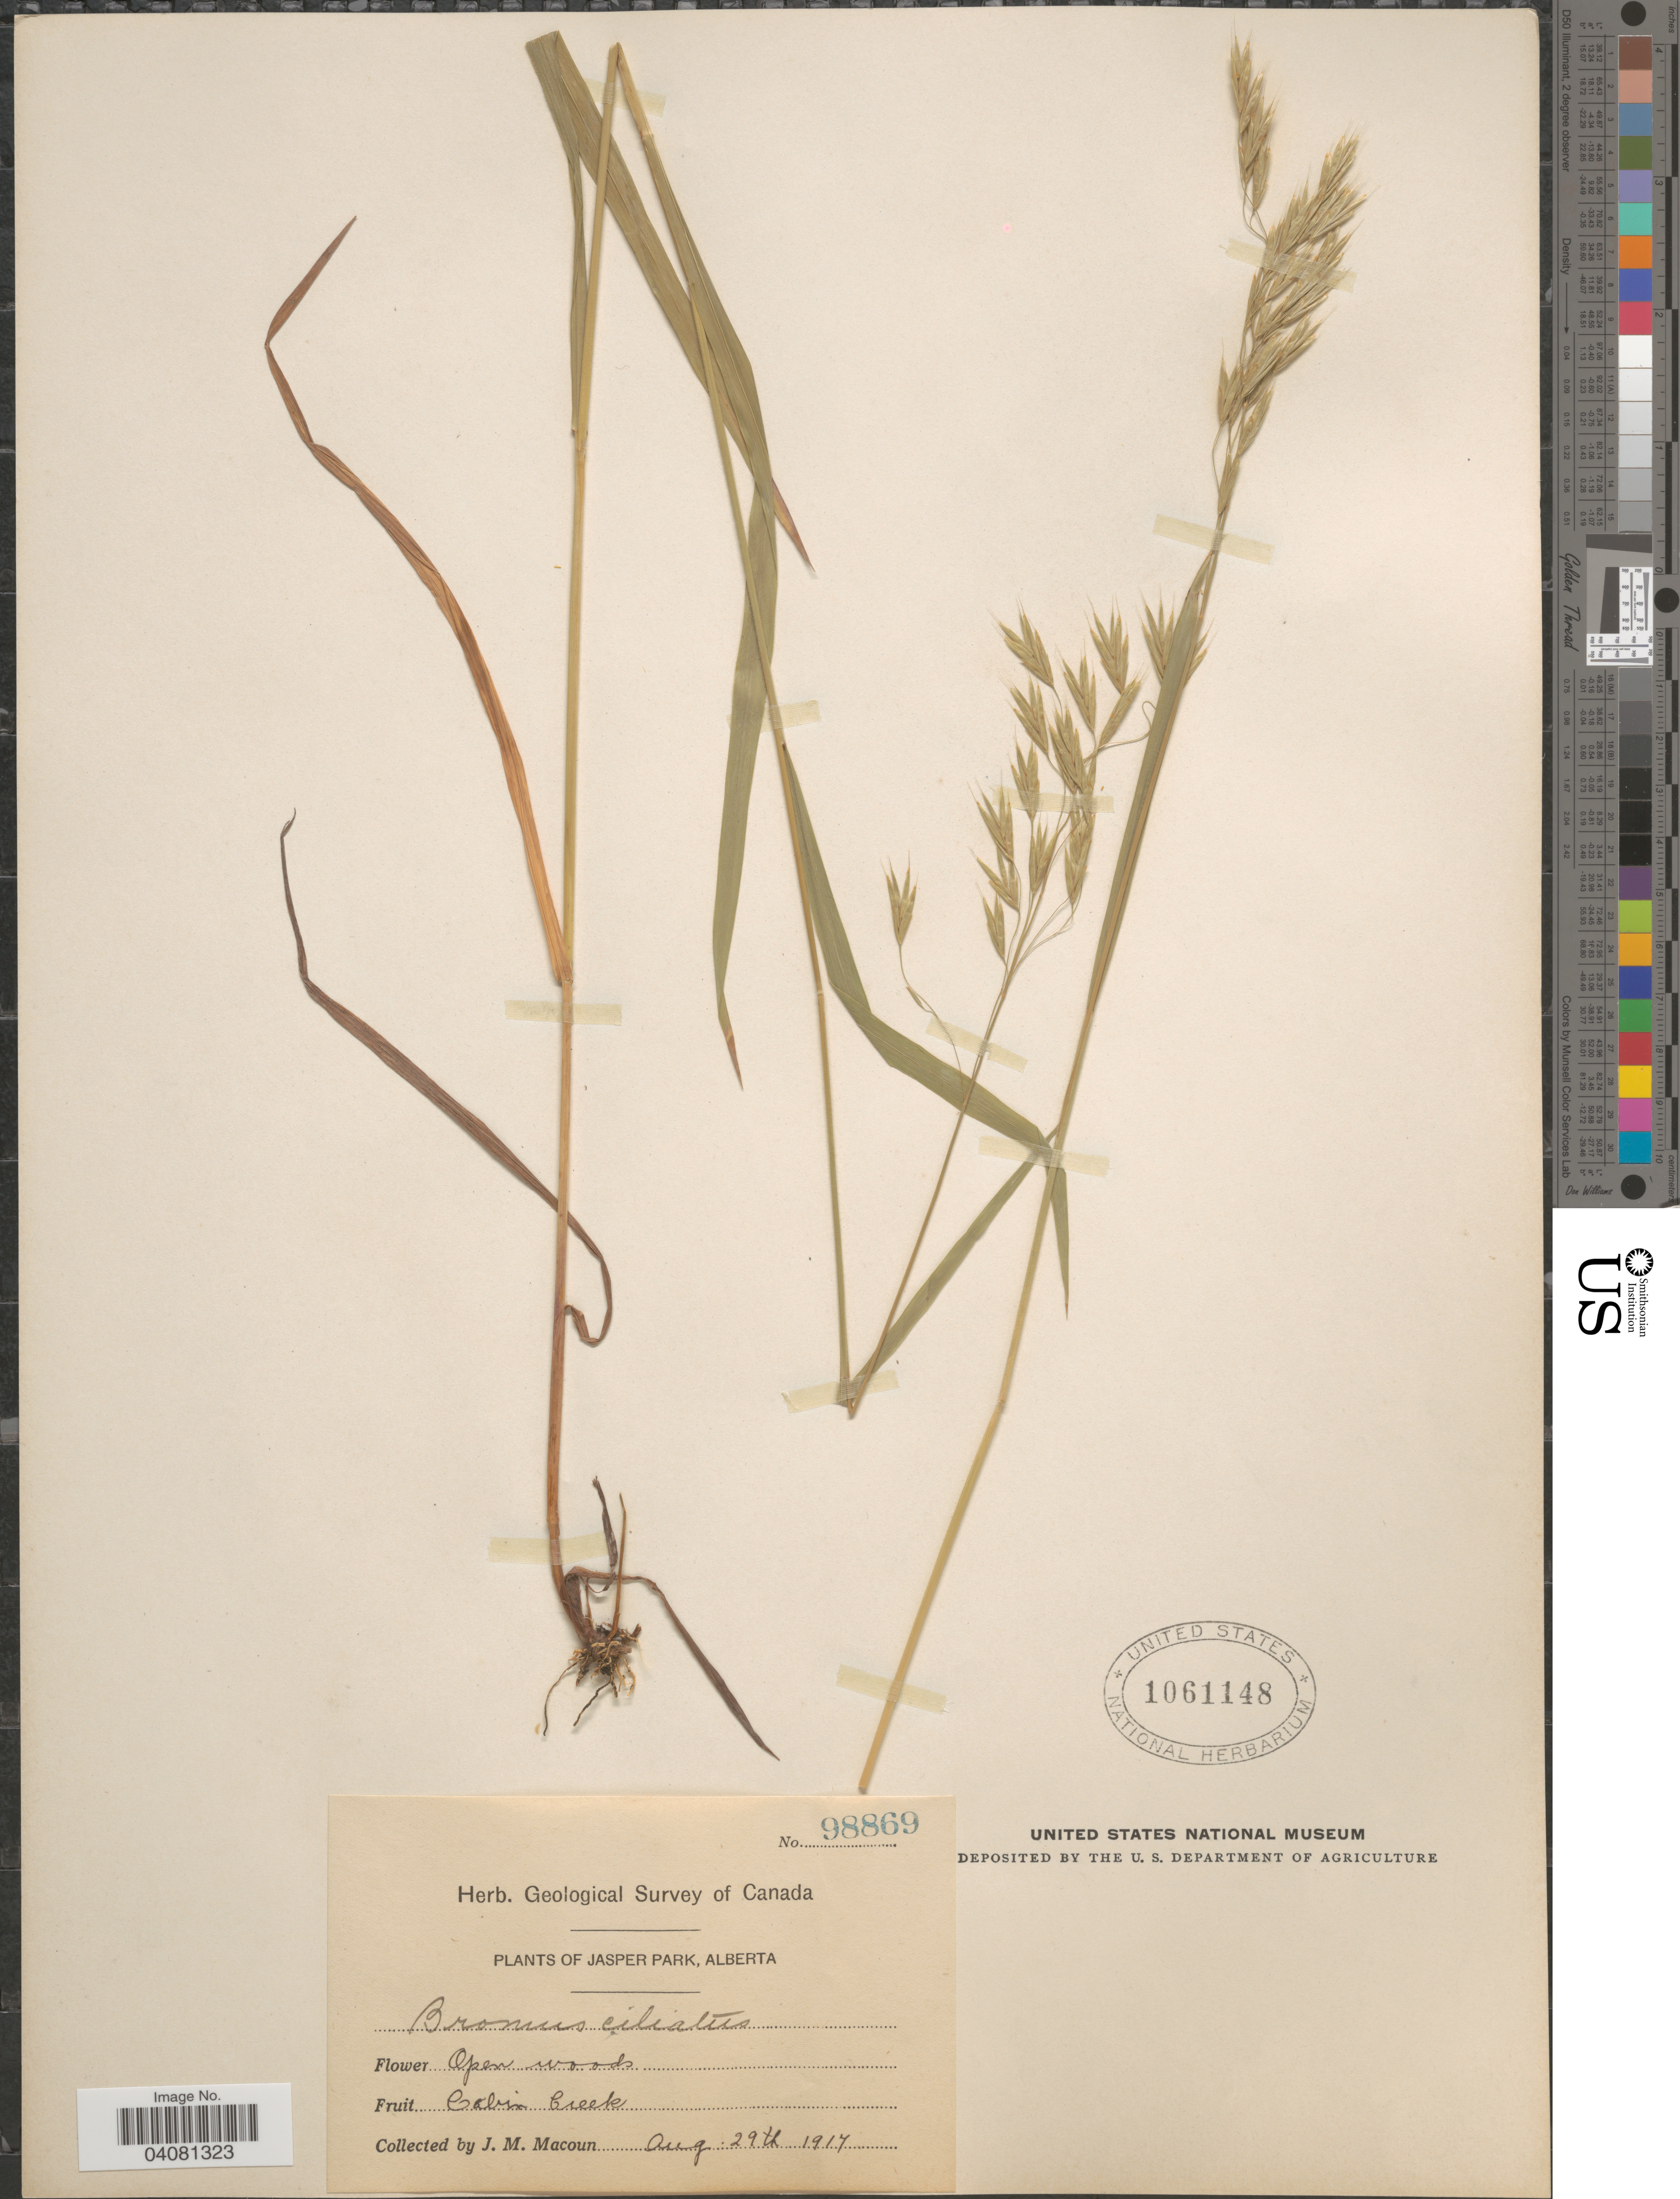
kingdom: Plantae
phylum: Tracheophyta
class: Liliopsida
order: Poales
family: Poaceae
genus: Bromus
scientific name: Bromus ciliatus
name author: L.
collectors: J. M. Macoun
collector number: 98869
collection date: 1917-08-29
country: Canada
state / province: Alberta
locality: Herb. Geological Survey of Canada. Jasper Park. Cabin Creek.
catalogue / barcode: US 1061148